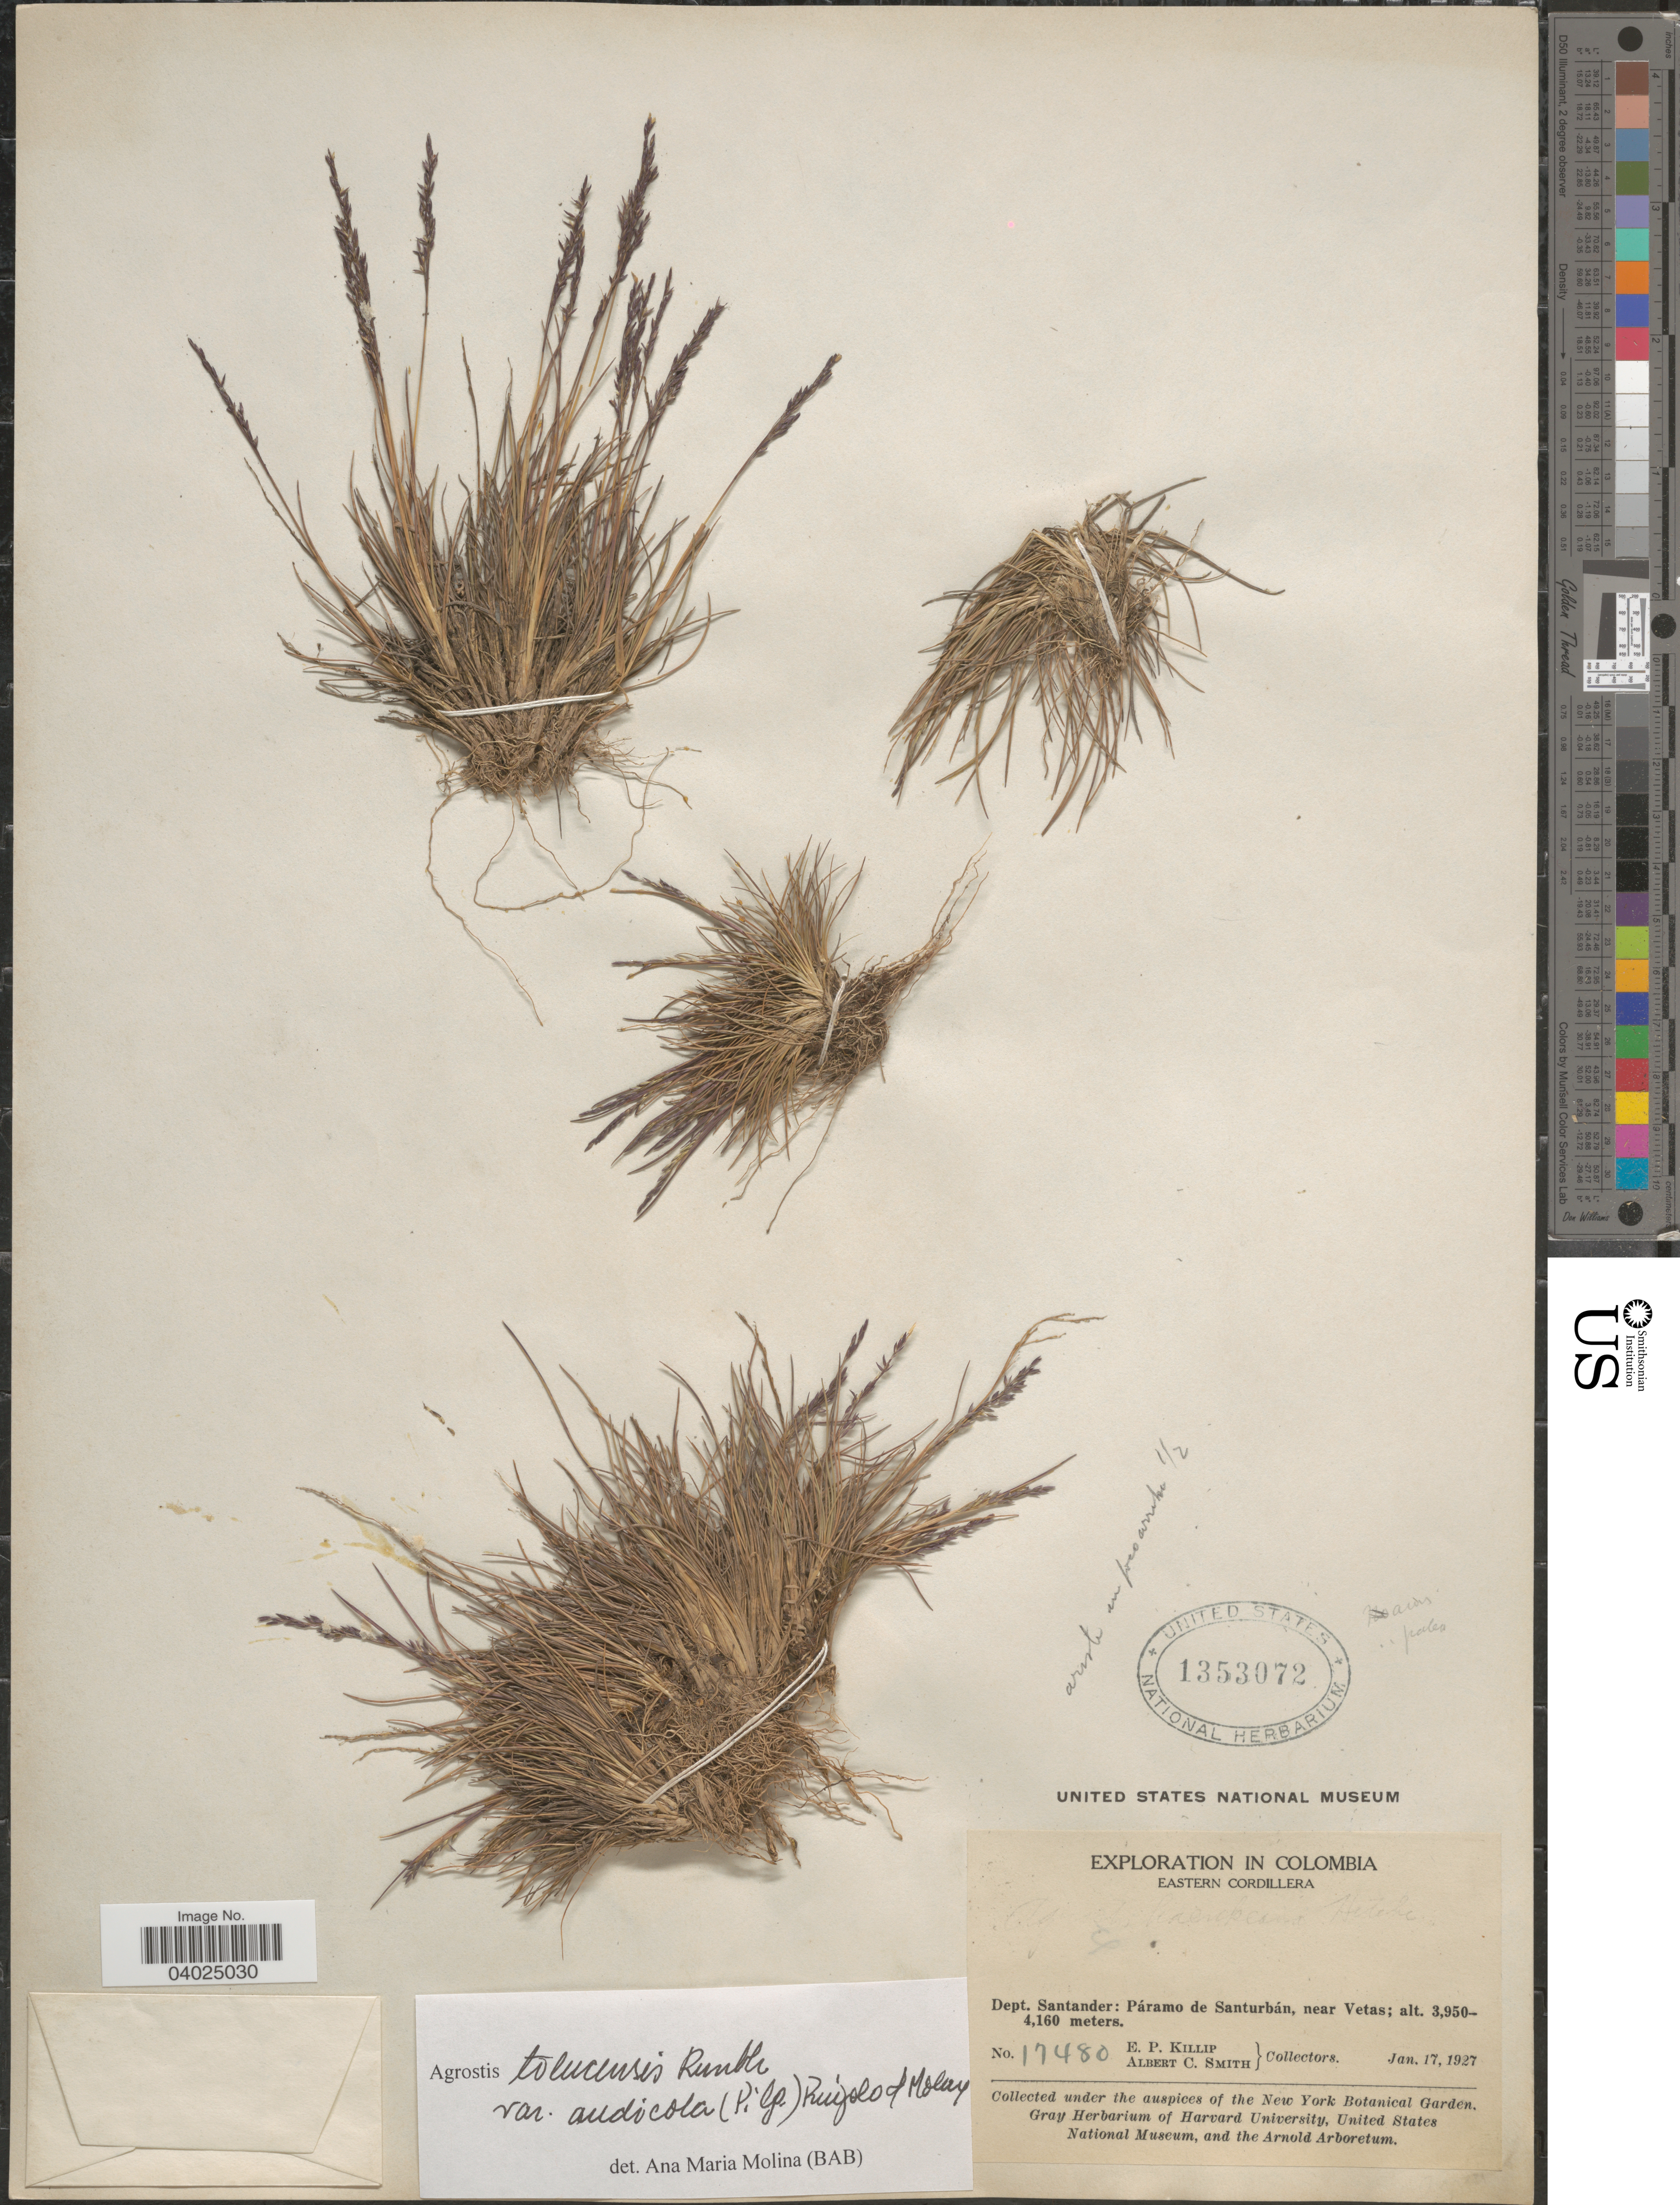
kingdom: Plantae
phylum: Tracheophyta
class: Liliopsida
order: Poales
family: Poaceae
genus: Agrostis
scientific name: Agrostis tolucensis var. andicola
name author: (Pilg.) Rúgolo & A.M. Molina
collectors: E. P. Killip & A. C. Smith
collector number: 17480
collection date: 1927-01-17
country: Colombia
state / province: Santander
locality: Eastern Cordillera. Dept. Santander: Páramo de Santurbán, near Vetas.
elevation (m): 3950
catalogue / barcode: US 1353072